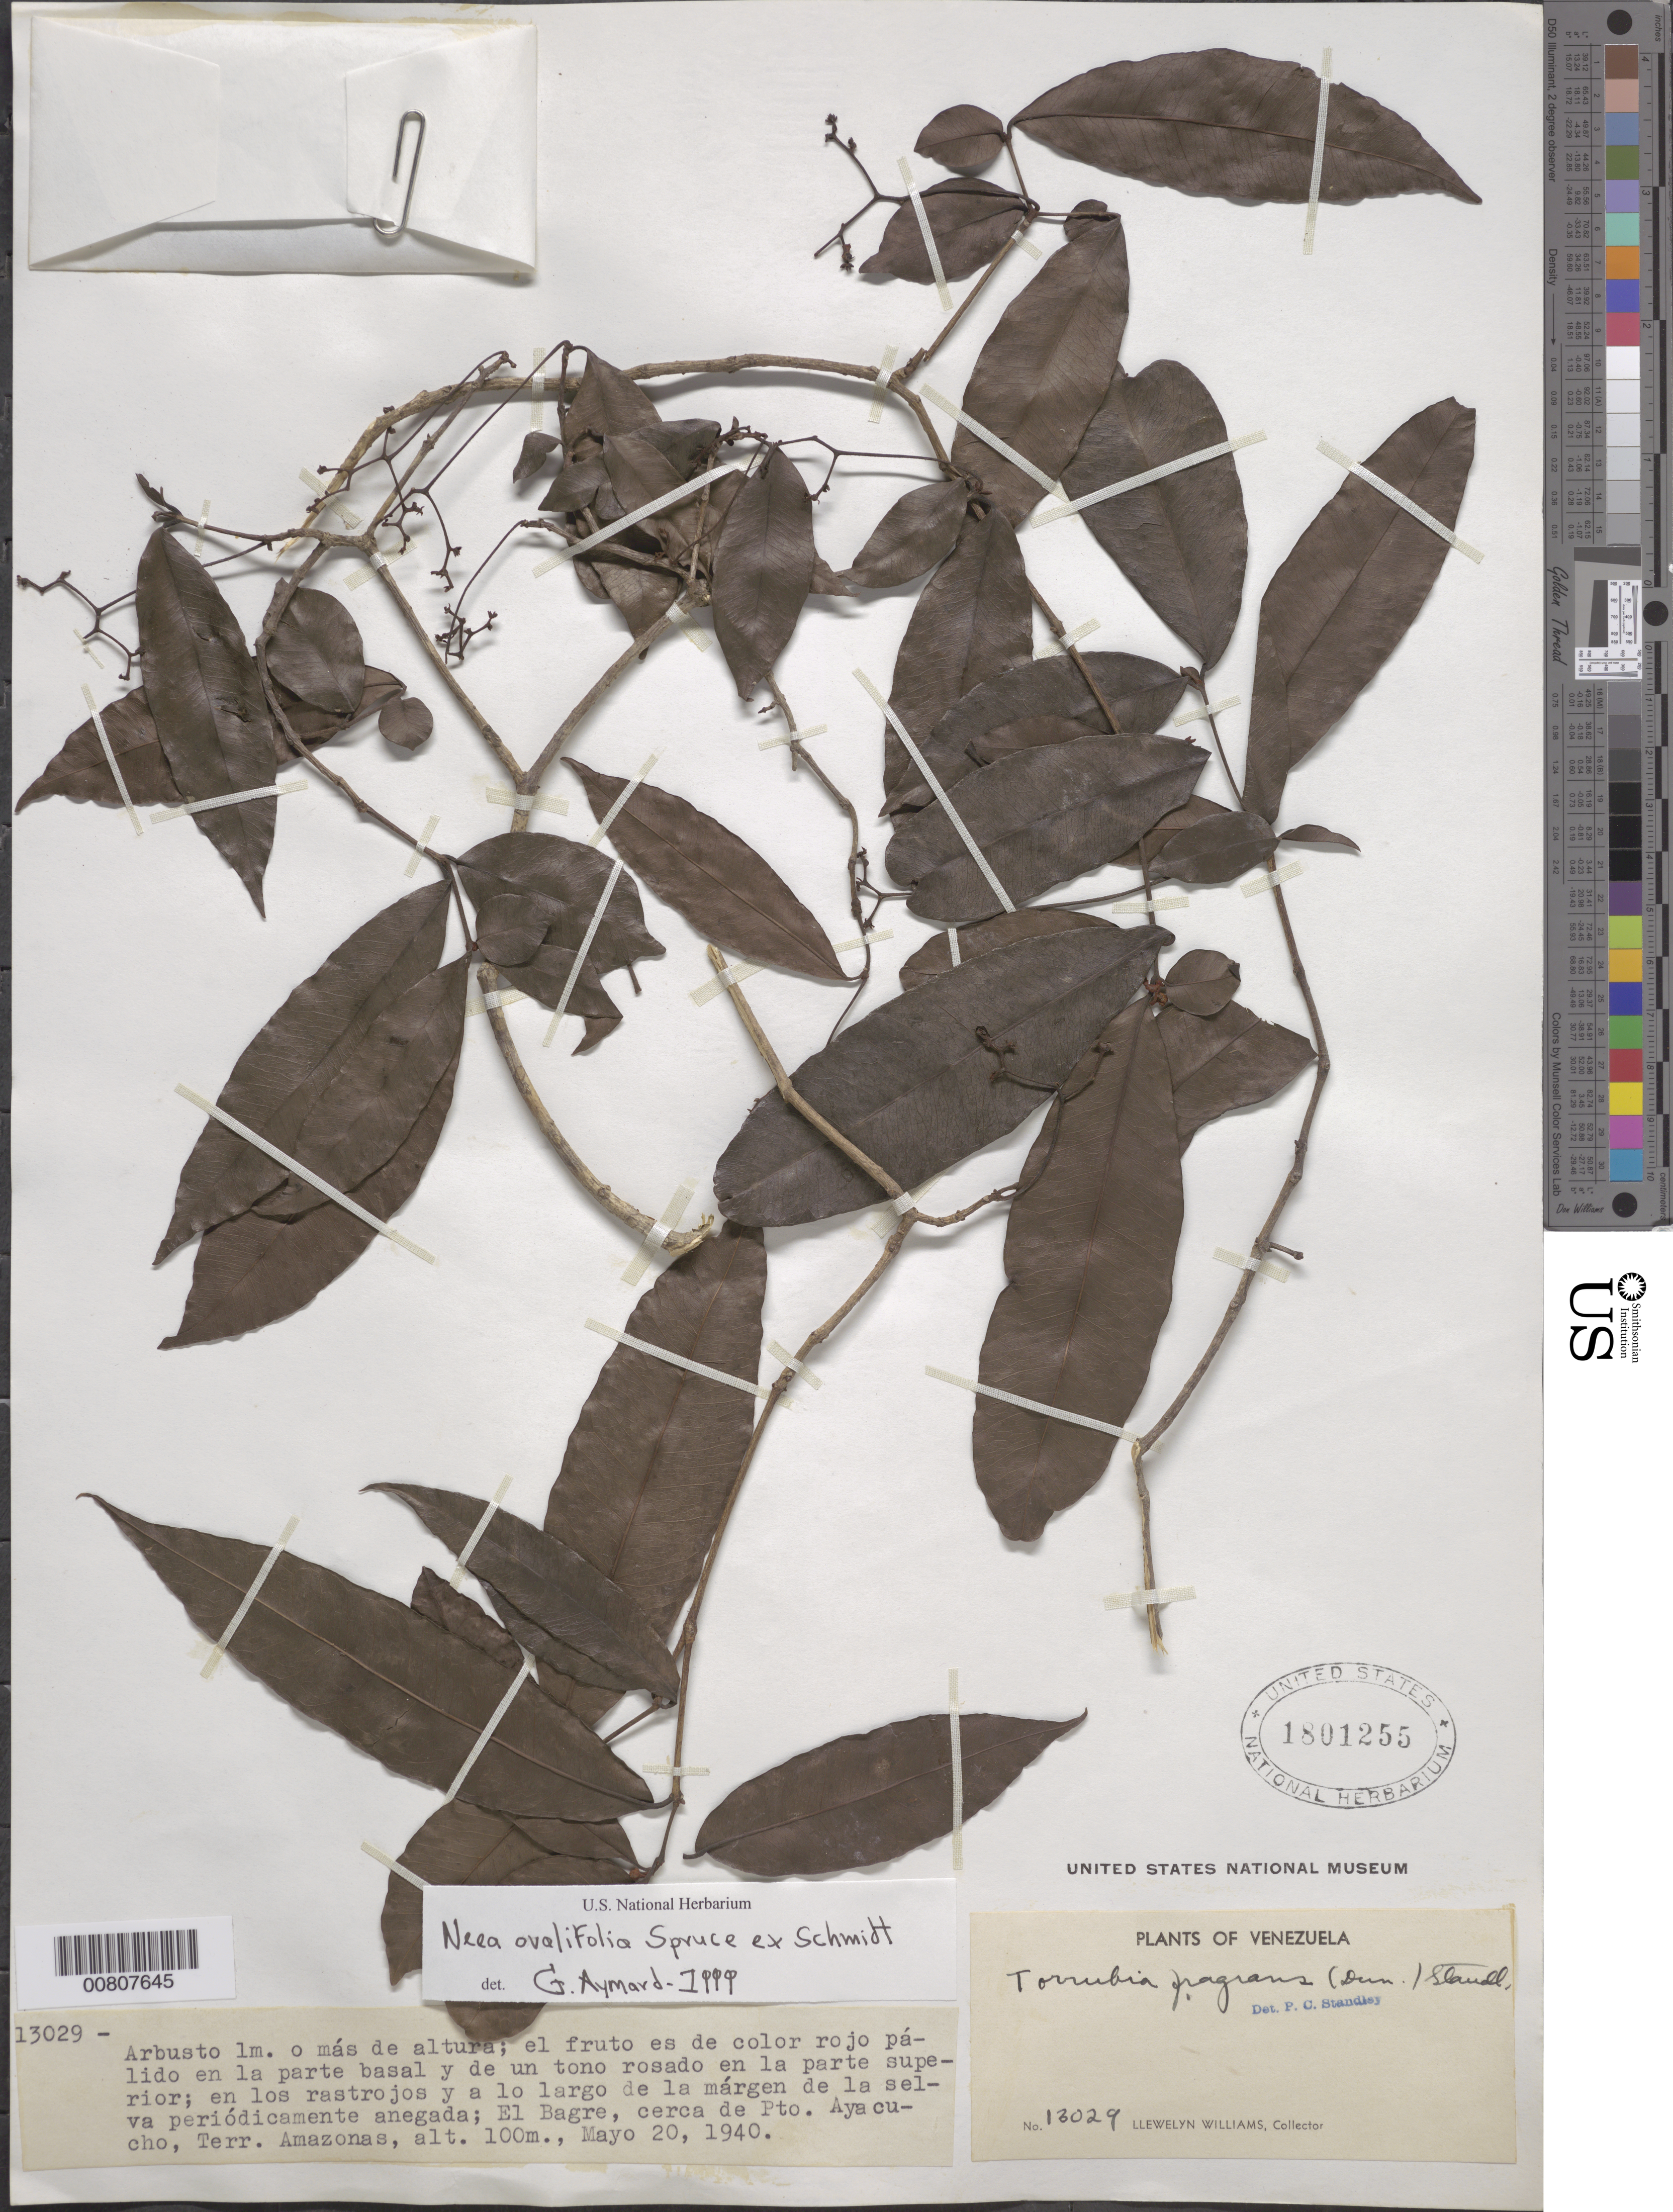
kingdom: Plantae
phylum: Tracheophyta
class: Magnoliopsida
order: Caryophyllales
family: Nyctaginaceae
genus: Neea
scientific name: Neea ovalifolia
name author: Spruce ex J.A. Schmidt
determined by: Aymard C., G. A., (PORT), Univ. Nac. Exp. de los Llanos Ezequiel Zamora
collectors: Ll. Williams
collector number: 13029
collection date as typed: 20-May-40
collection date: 1940-05-20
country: Venezuela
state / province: Amazonas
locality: Puerto Ayacucho, El Bagre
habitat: Rastrojos y a lo largo de la margen de la selva periodicamente anegada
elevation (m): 100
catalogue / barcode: US 1801255